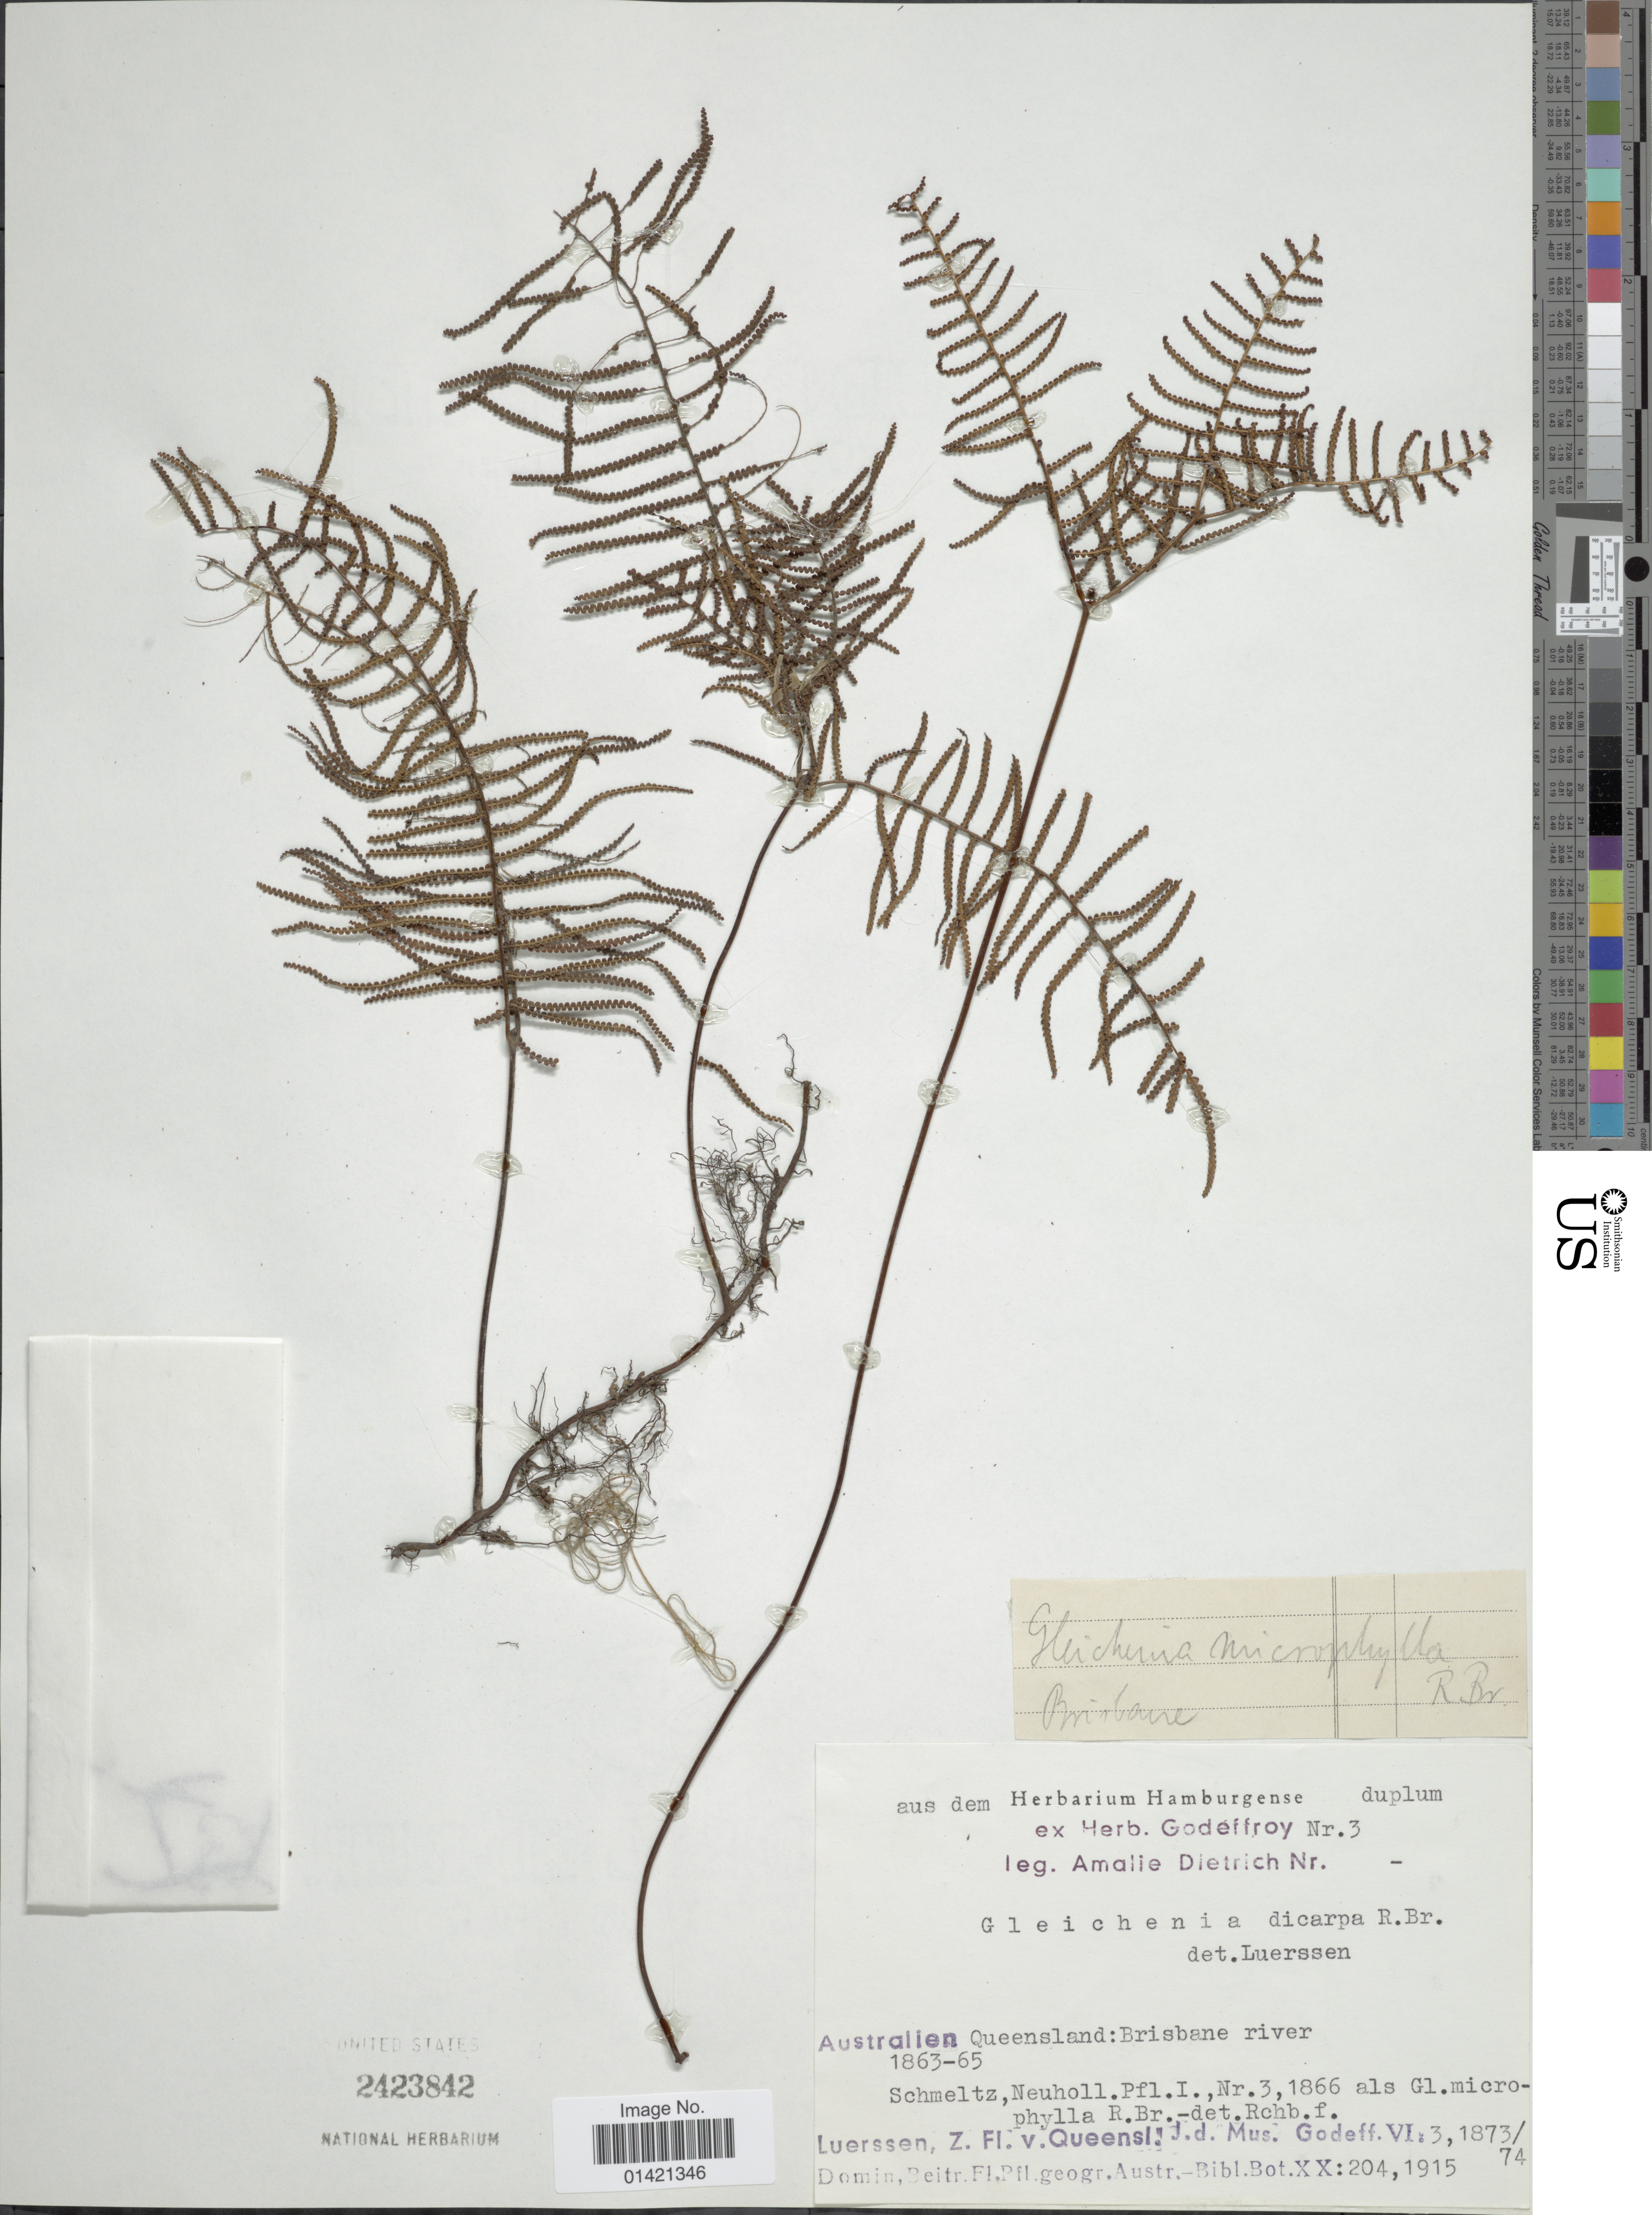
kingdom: Plantae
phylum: Tracheophyta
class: Polypodiopsida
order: Gleicheniales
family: Gleicheniaceae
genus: Gleichenia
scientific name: Gleichenia dicarpa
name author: R. Br.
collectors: A. Dietrich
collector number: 3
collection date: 1863/1865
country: Australia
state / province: Queensland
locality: Australien. Brisbane river.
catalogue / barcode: US 2423842